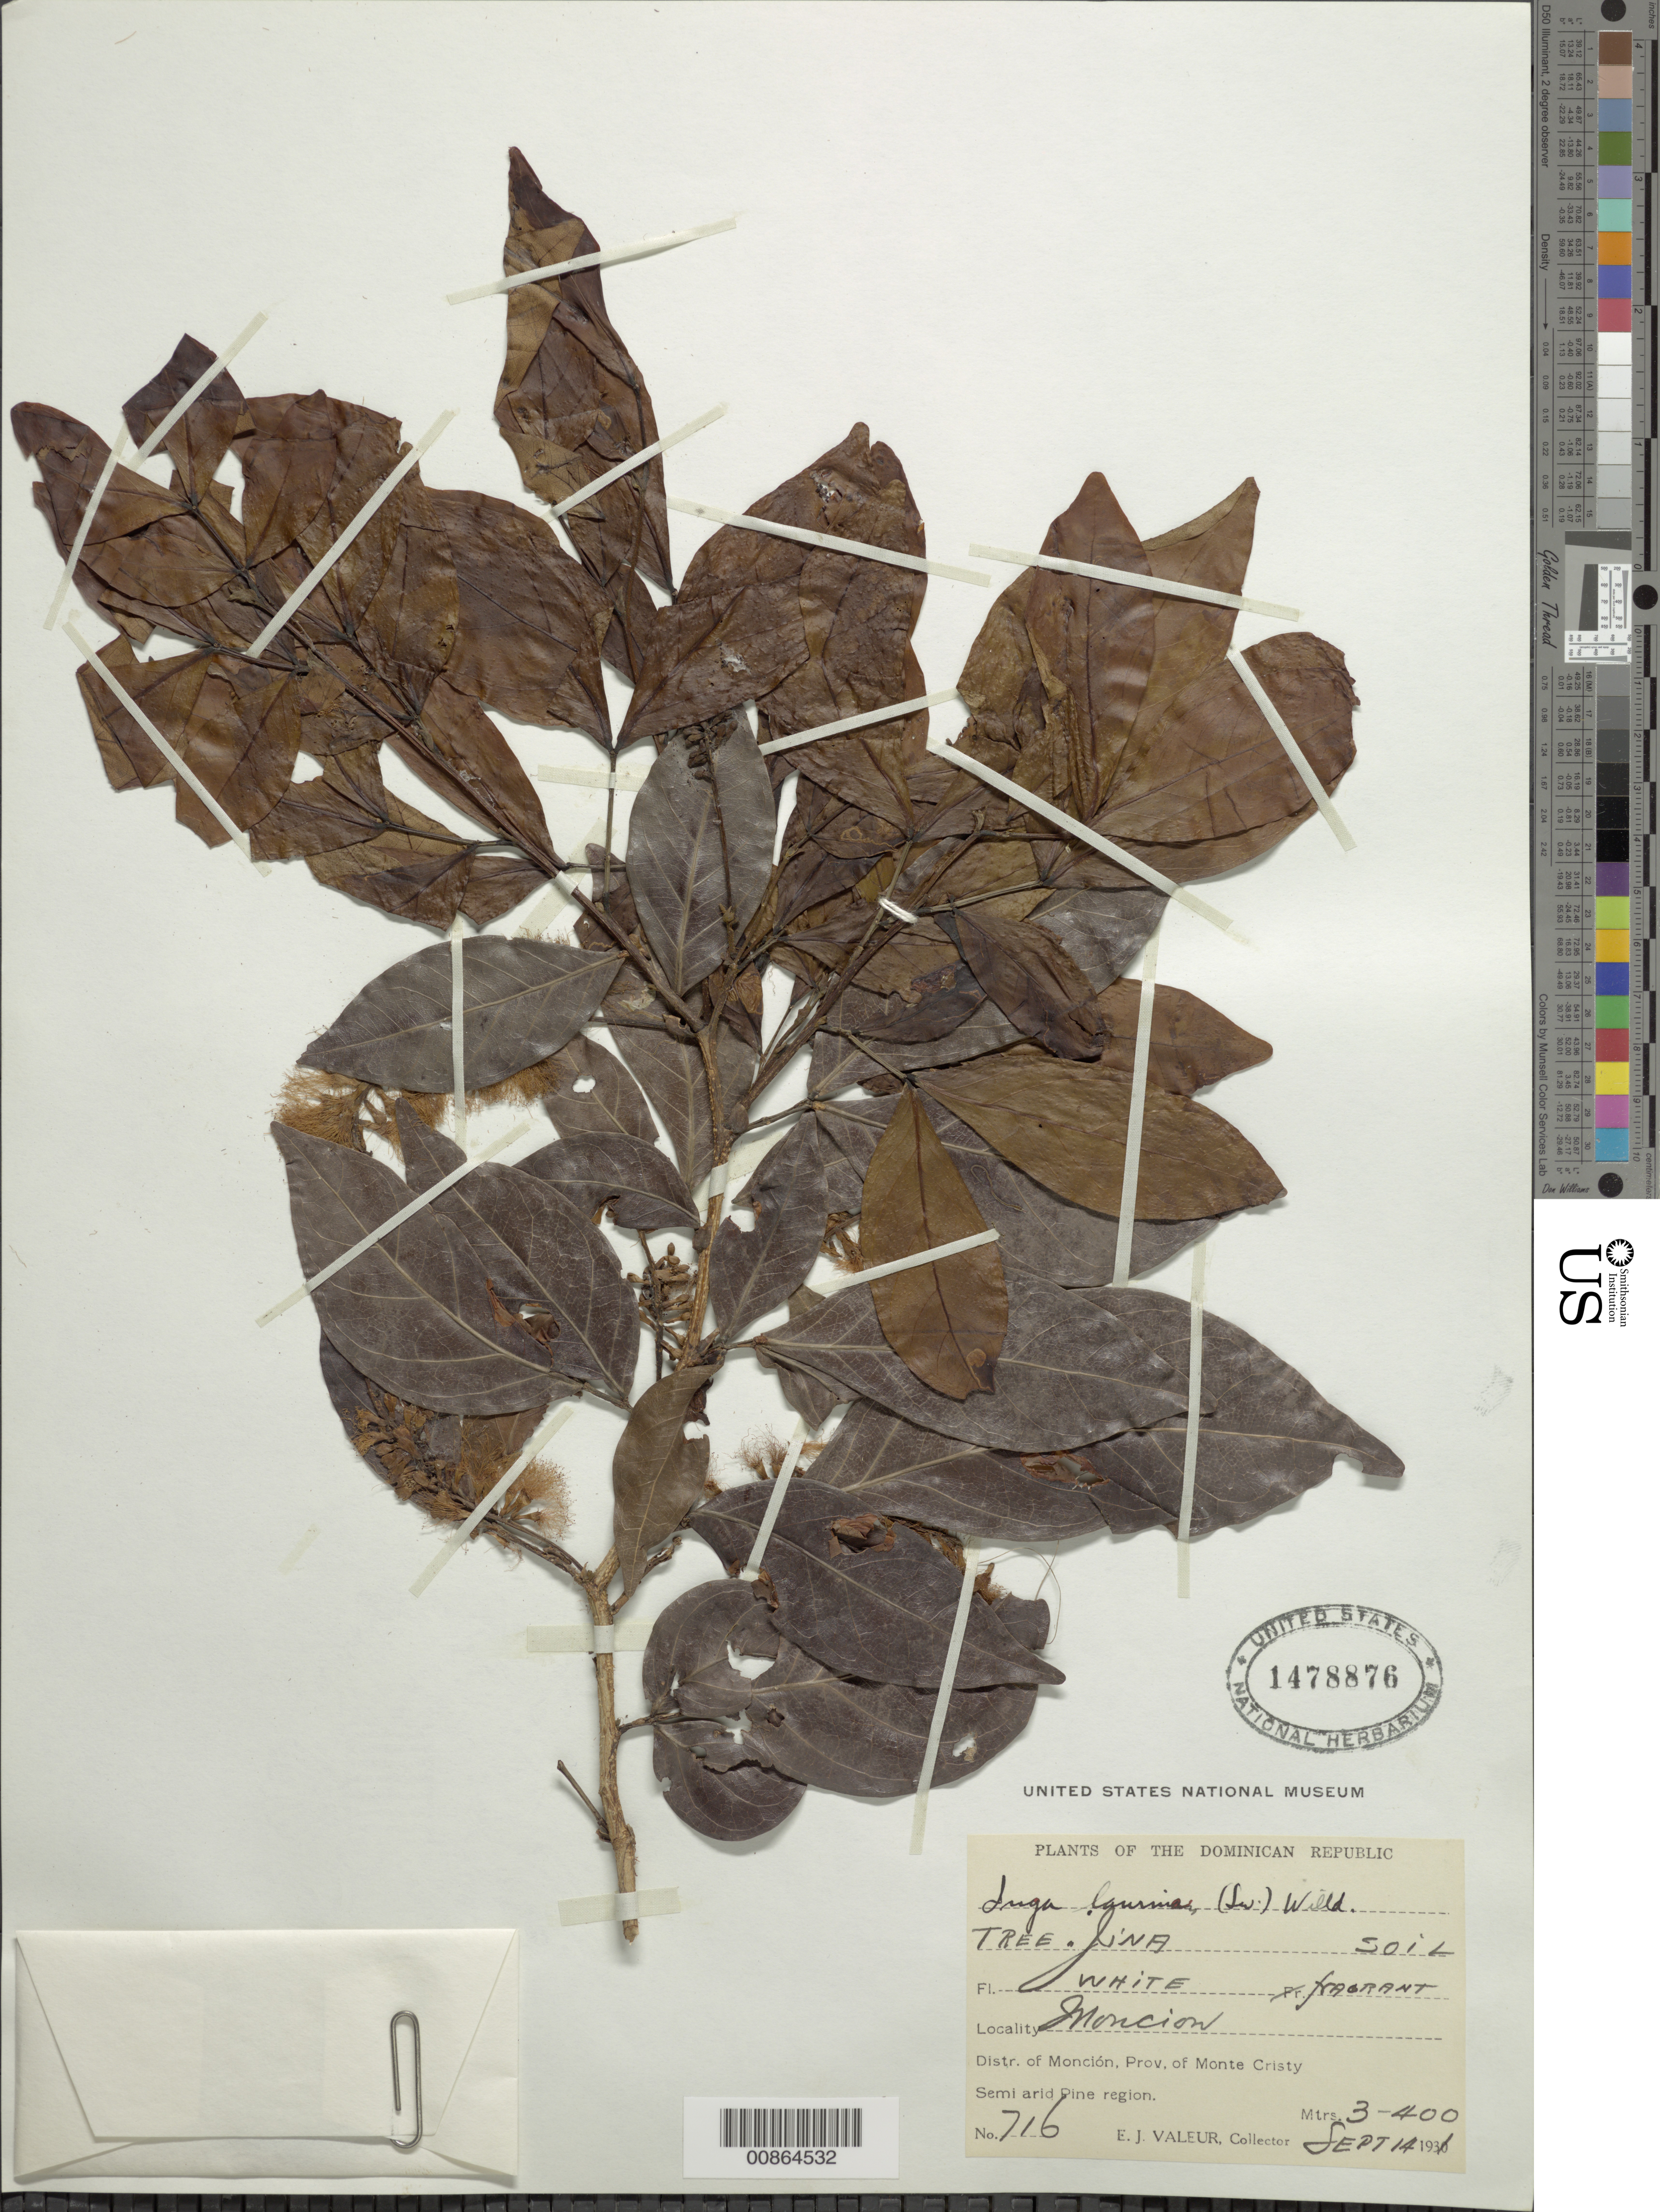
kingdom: Plantae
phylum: Tracheophyta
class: Magnoliopsida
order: Fabales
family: Fabaceae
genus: Inga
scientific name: Inga laurina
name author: (Sw.) Willd.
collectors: E. Valeur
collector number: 716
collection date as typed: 14 Sep 1931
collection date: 1931-09-14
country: Dominican Republic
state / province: Monte Cristi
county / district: Monción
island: Hispaniola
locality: Moncion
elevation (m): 300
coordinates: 0 N, 0 E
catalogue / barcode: US 1478876